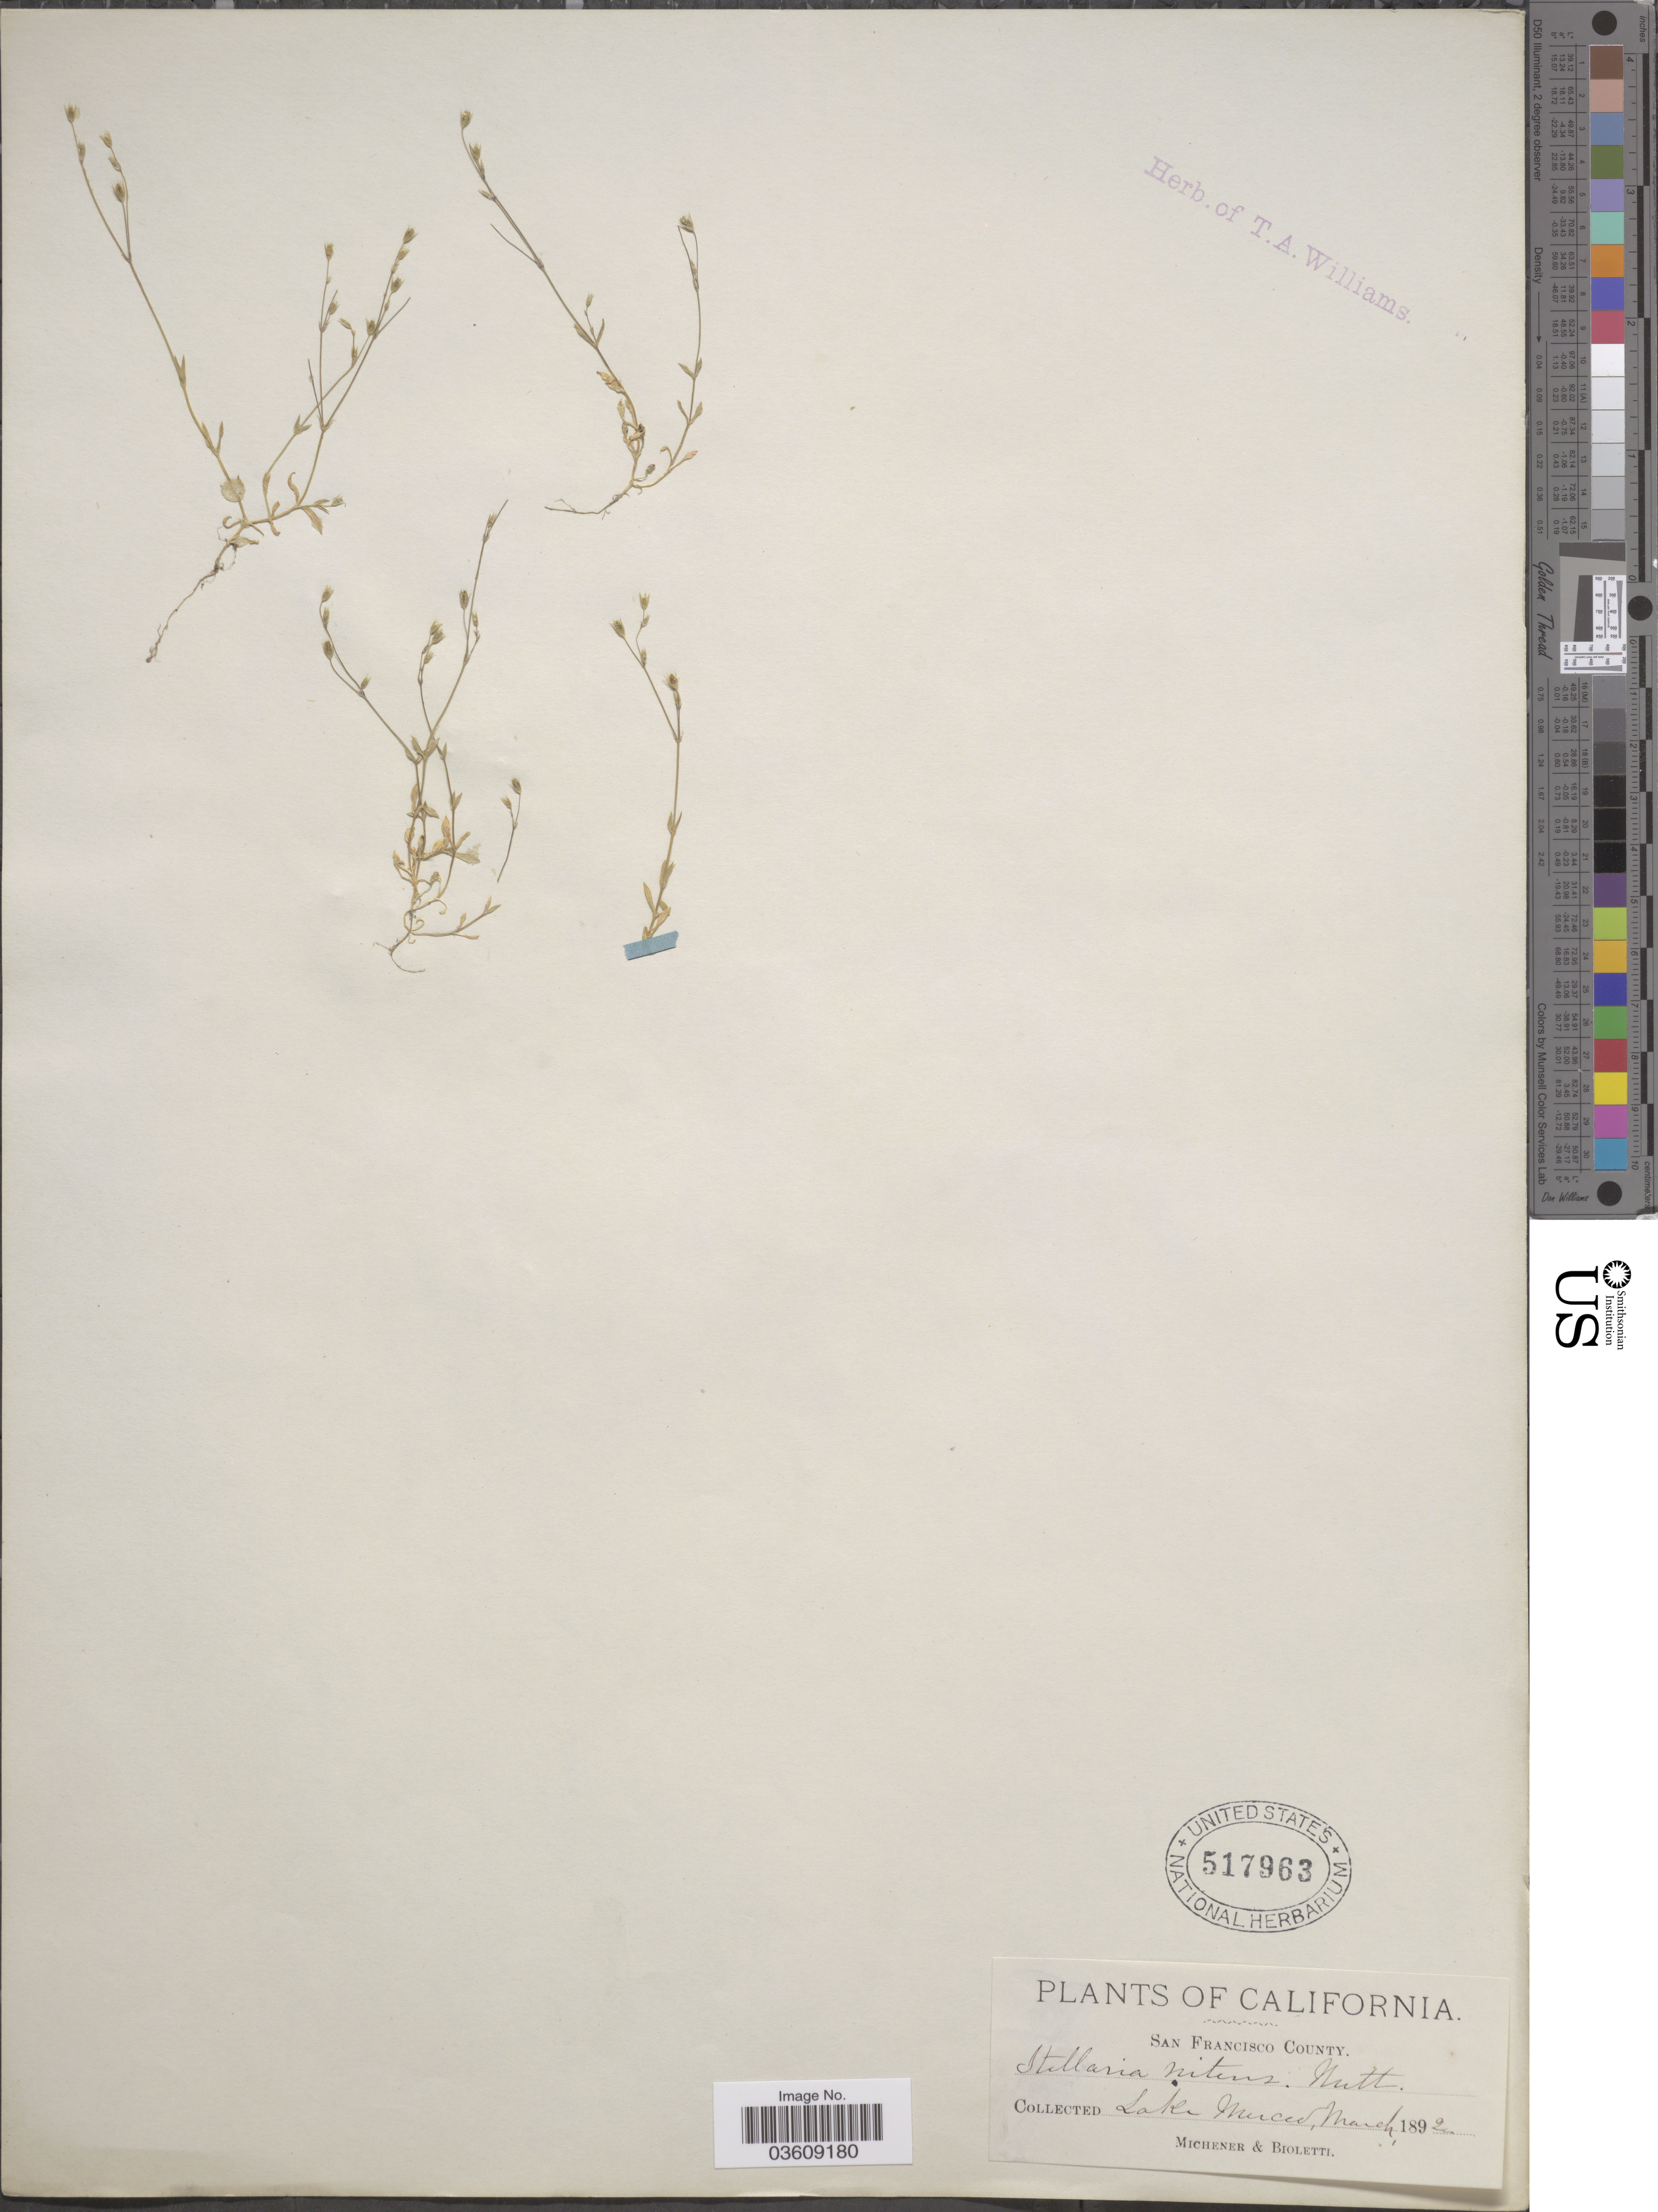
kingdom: Plantae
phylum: Tracheophyta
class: Magnoliopsida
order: Caryophyllales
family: Caryophyllaceae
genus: Stellaria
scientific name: Stellaria nitens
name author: Nutt.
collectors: -. Michener & -- Bioletti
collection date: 1892-03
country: United States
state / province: California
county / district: San Francisco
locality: San Francisco County. Lake Merced.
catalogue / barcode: US 517963